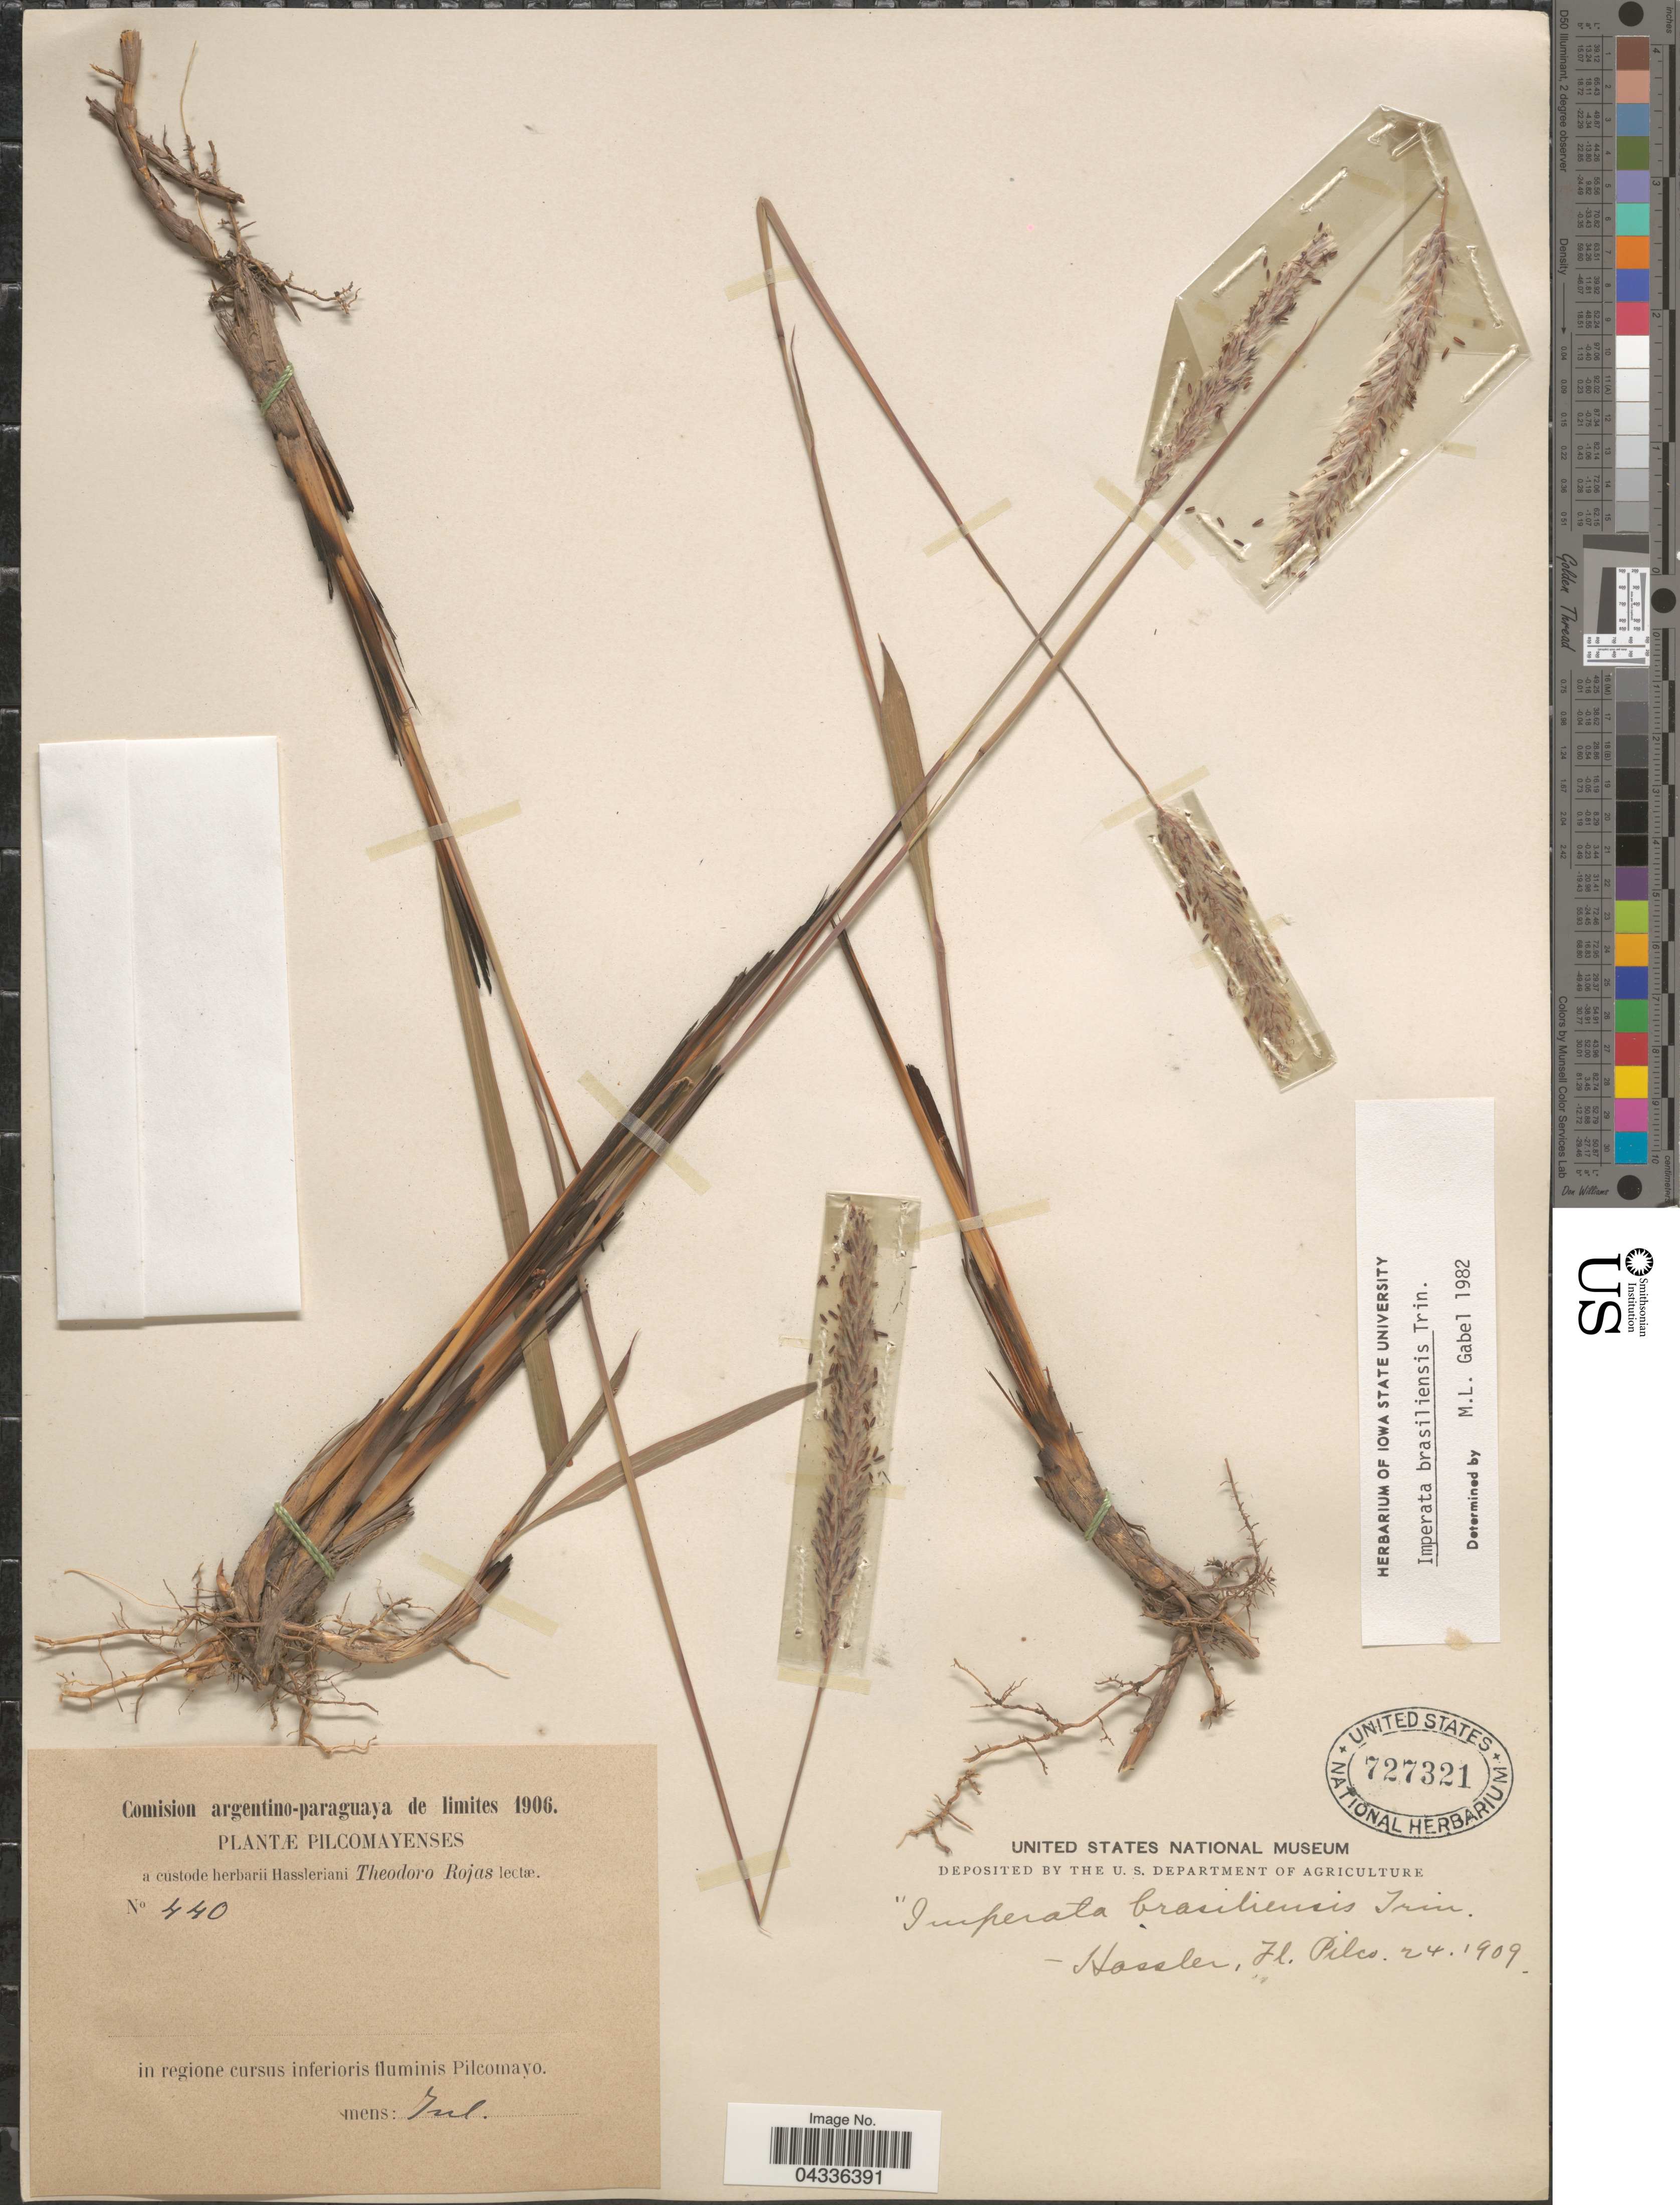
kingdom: Plantae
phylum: Tracheophyta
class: Liliopsida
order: Poales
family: Poaceae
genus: Imperata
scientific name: Imperata brasiliensis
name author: Trin.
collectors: T. Rojas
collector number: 440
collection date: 1906-07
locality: Pilcomayenses. In regione cursus inferioris fluminis Pilcomayo.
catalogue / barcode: US 727321